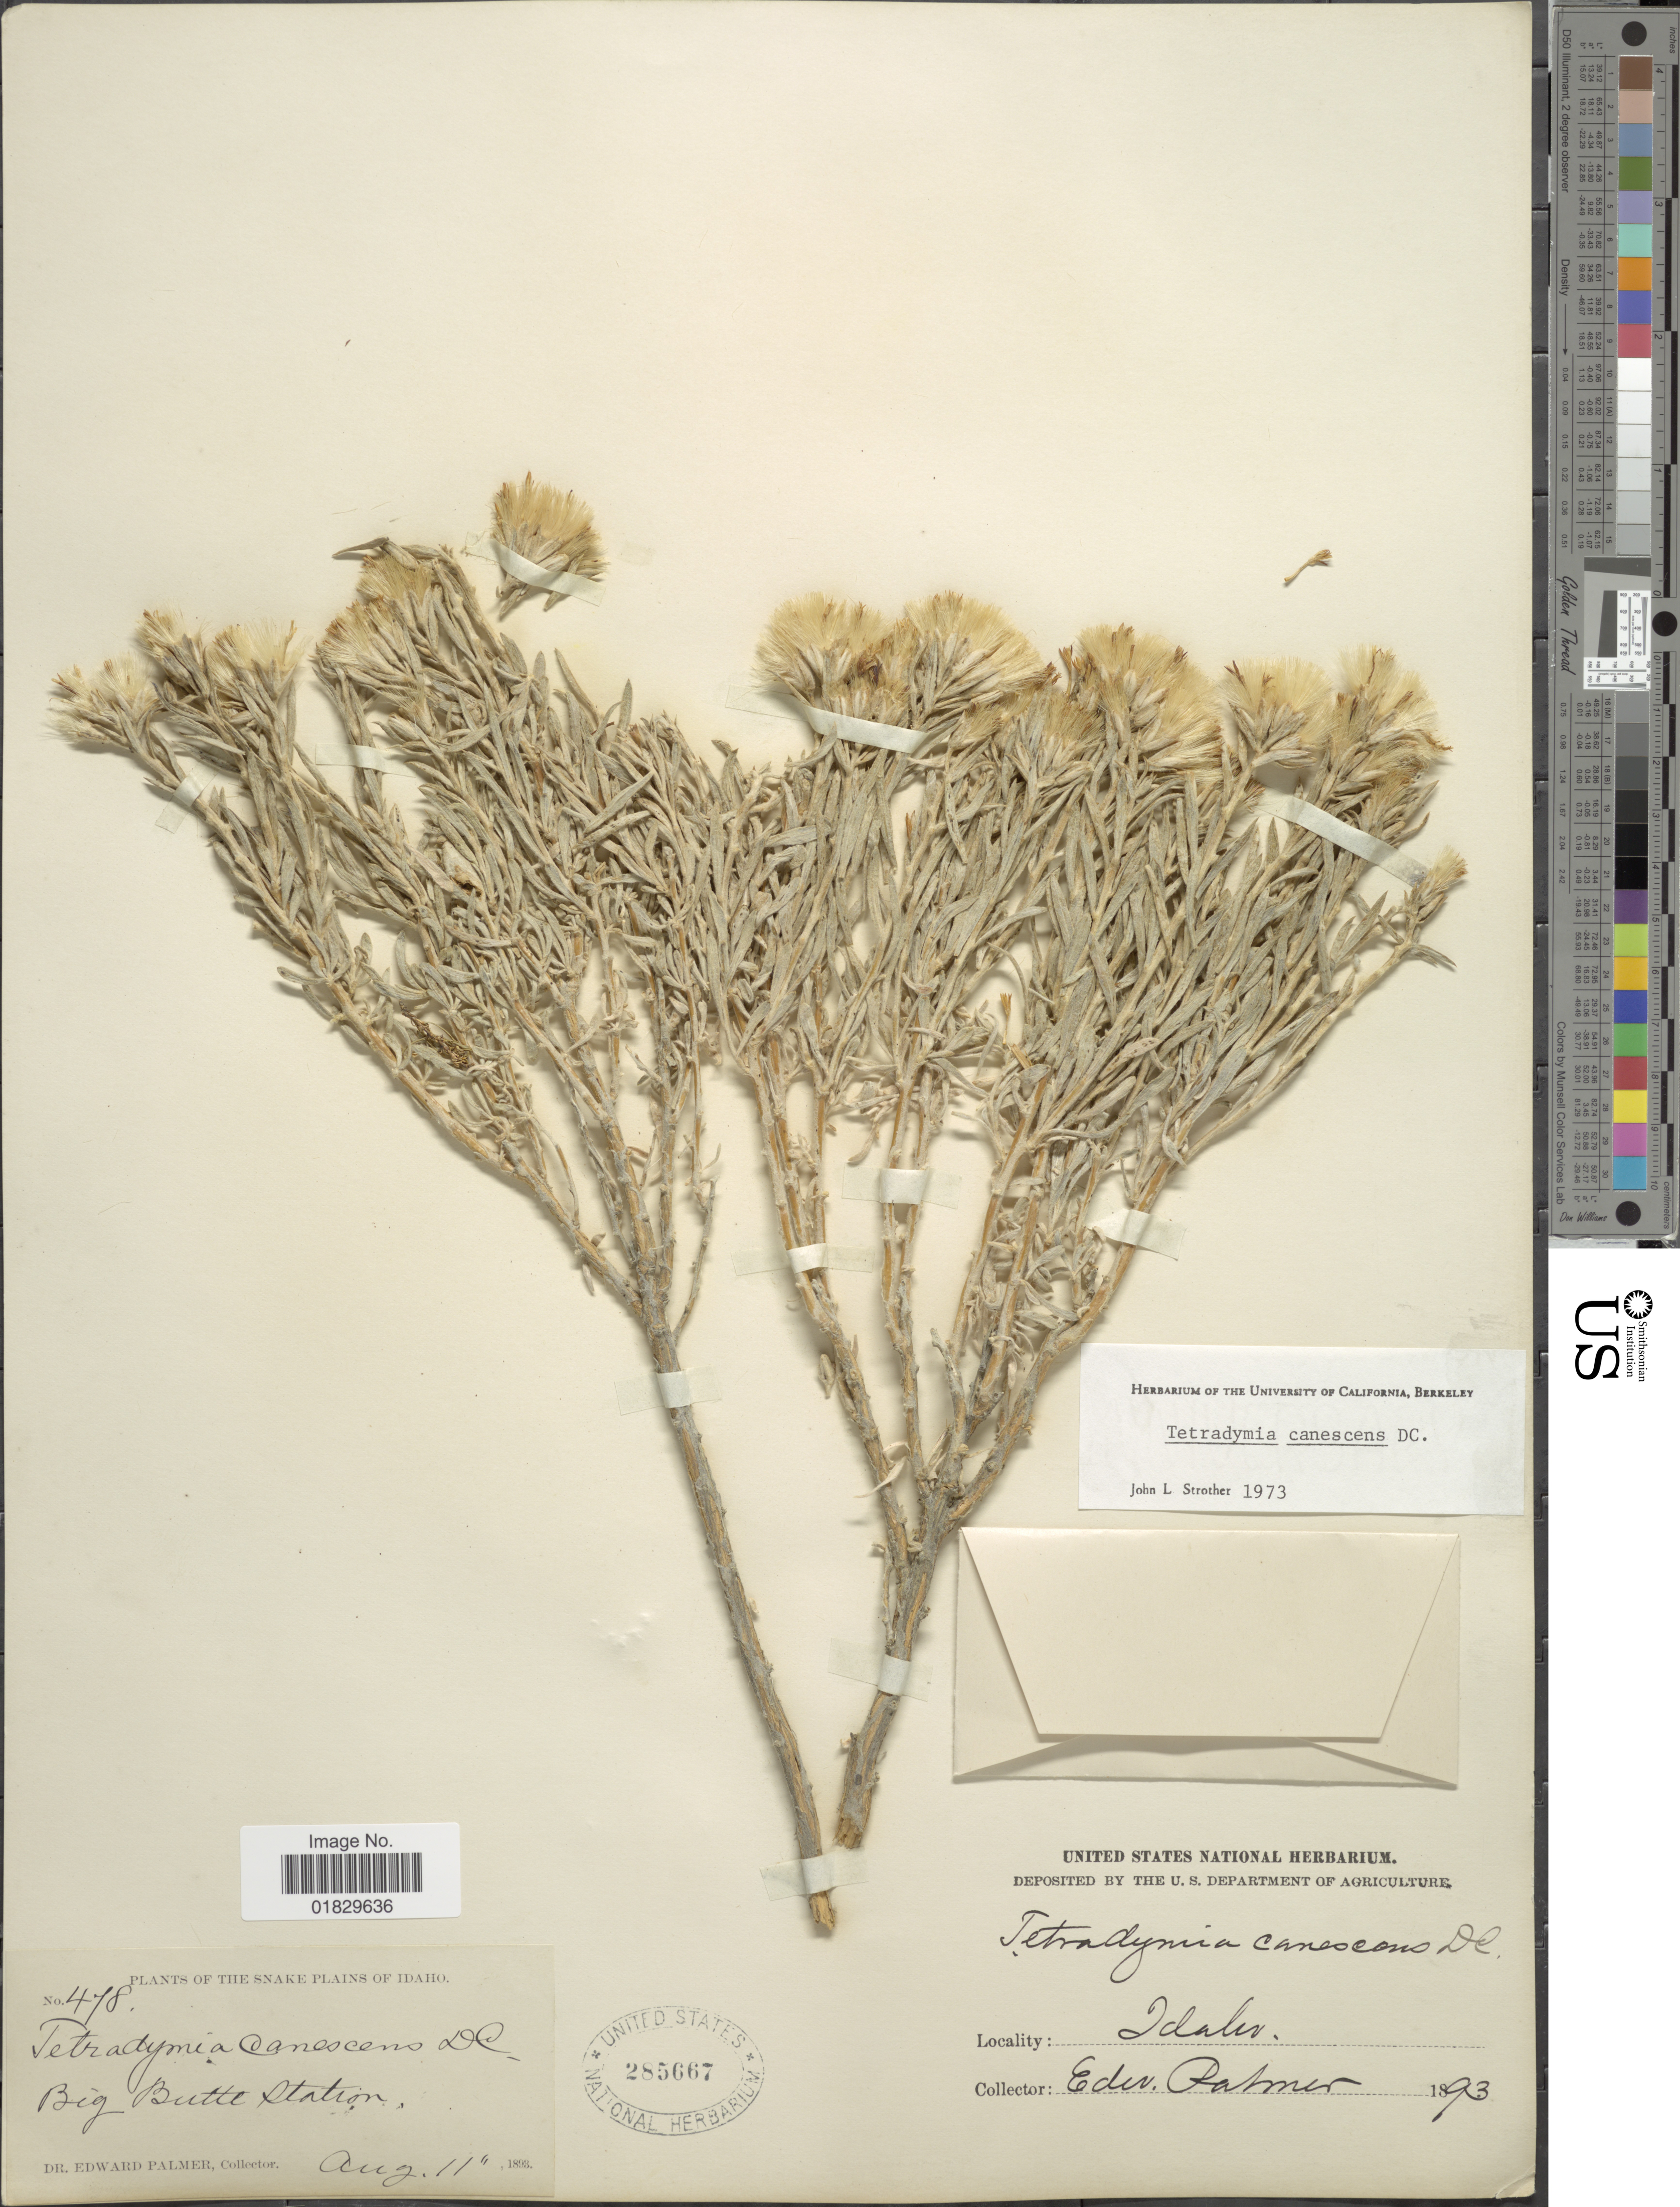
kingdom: Plantae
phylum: Tracheophyta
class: Magnoliopsida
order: Asterales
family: Asteraceae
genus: Tetradymia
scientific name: Tetradymia canescens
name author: DC.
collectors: E. Palmer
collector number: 478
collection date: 1893-08-11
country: United States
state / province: Idaho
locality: Snake Plains of Idaho. Big Butte Station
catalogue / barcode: US 285667